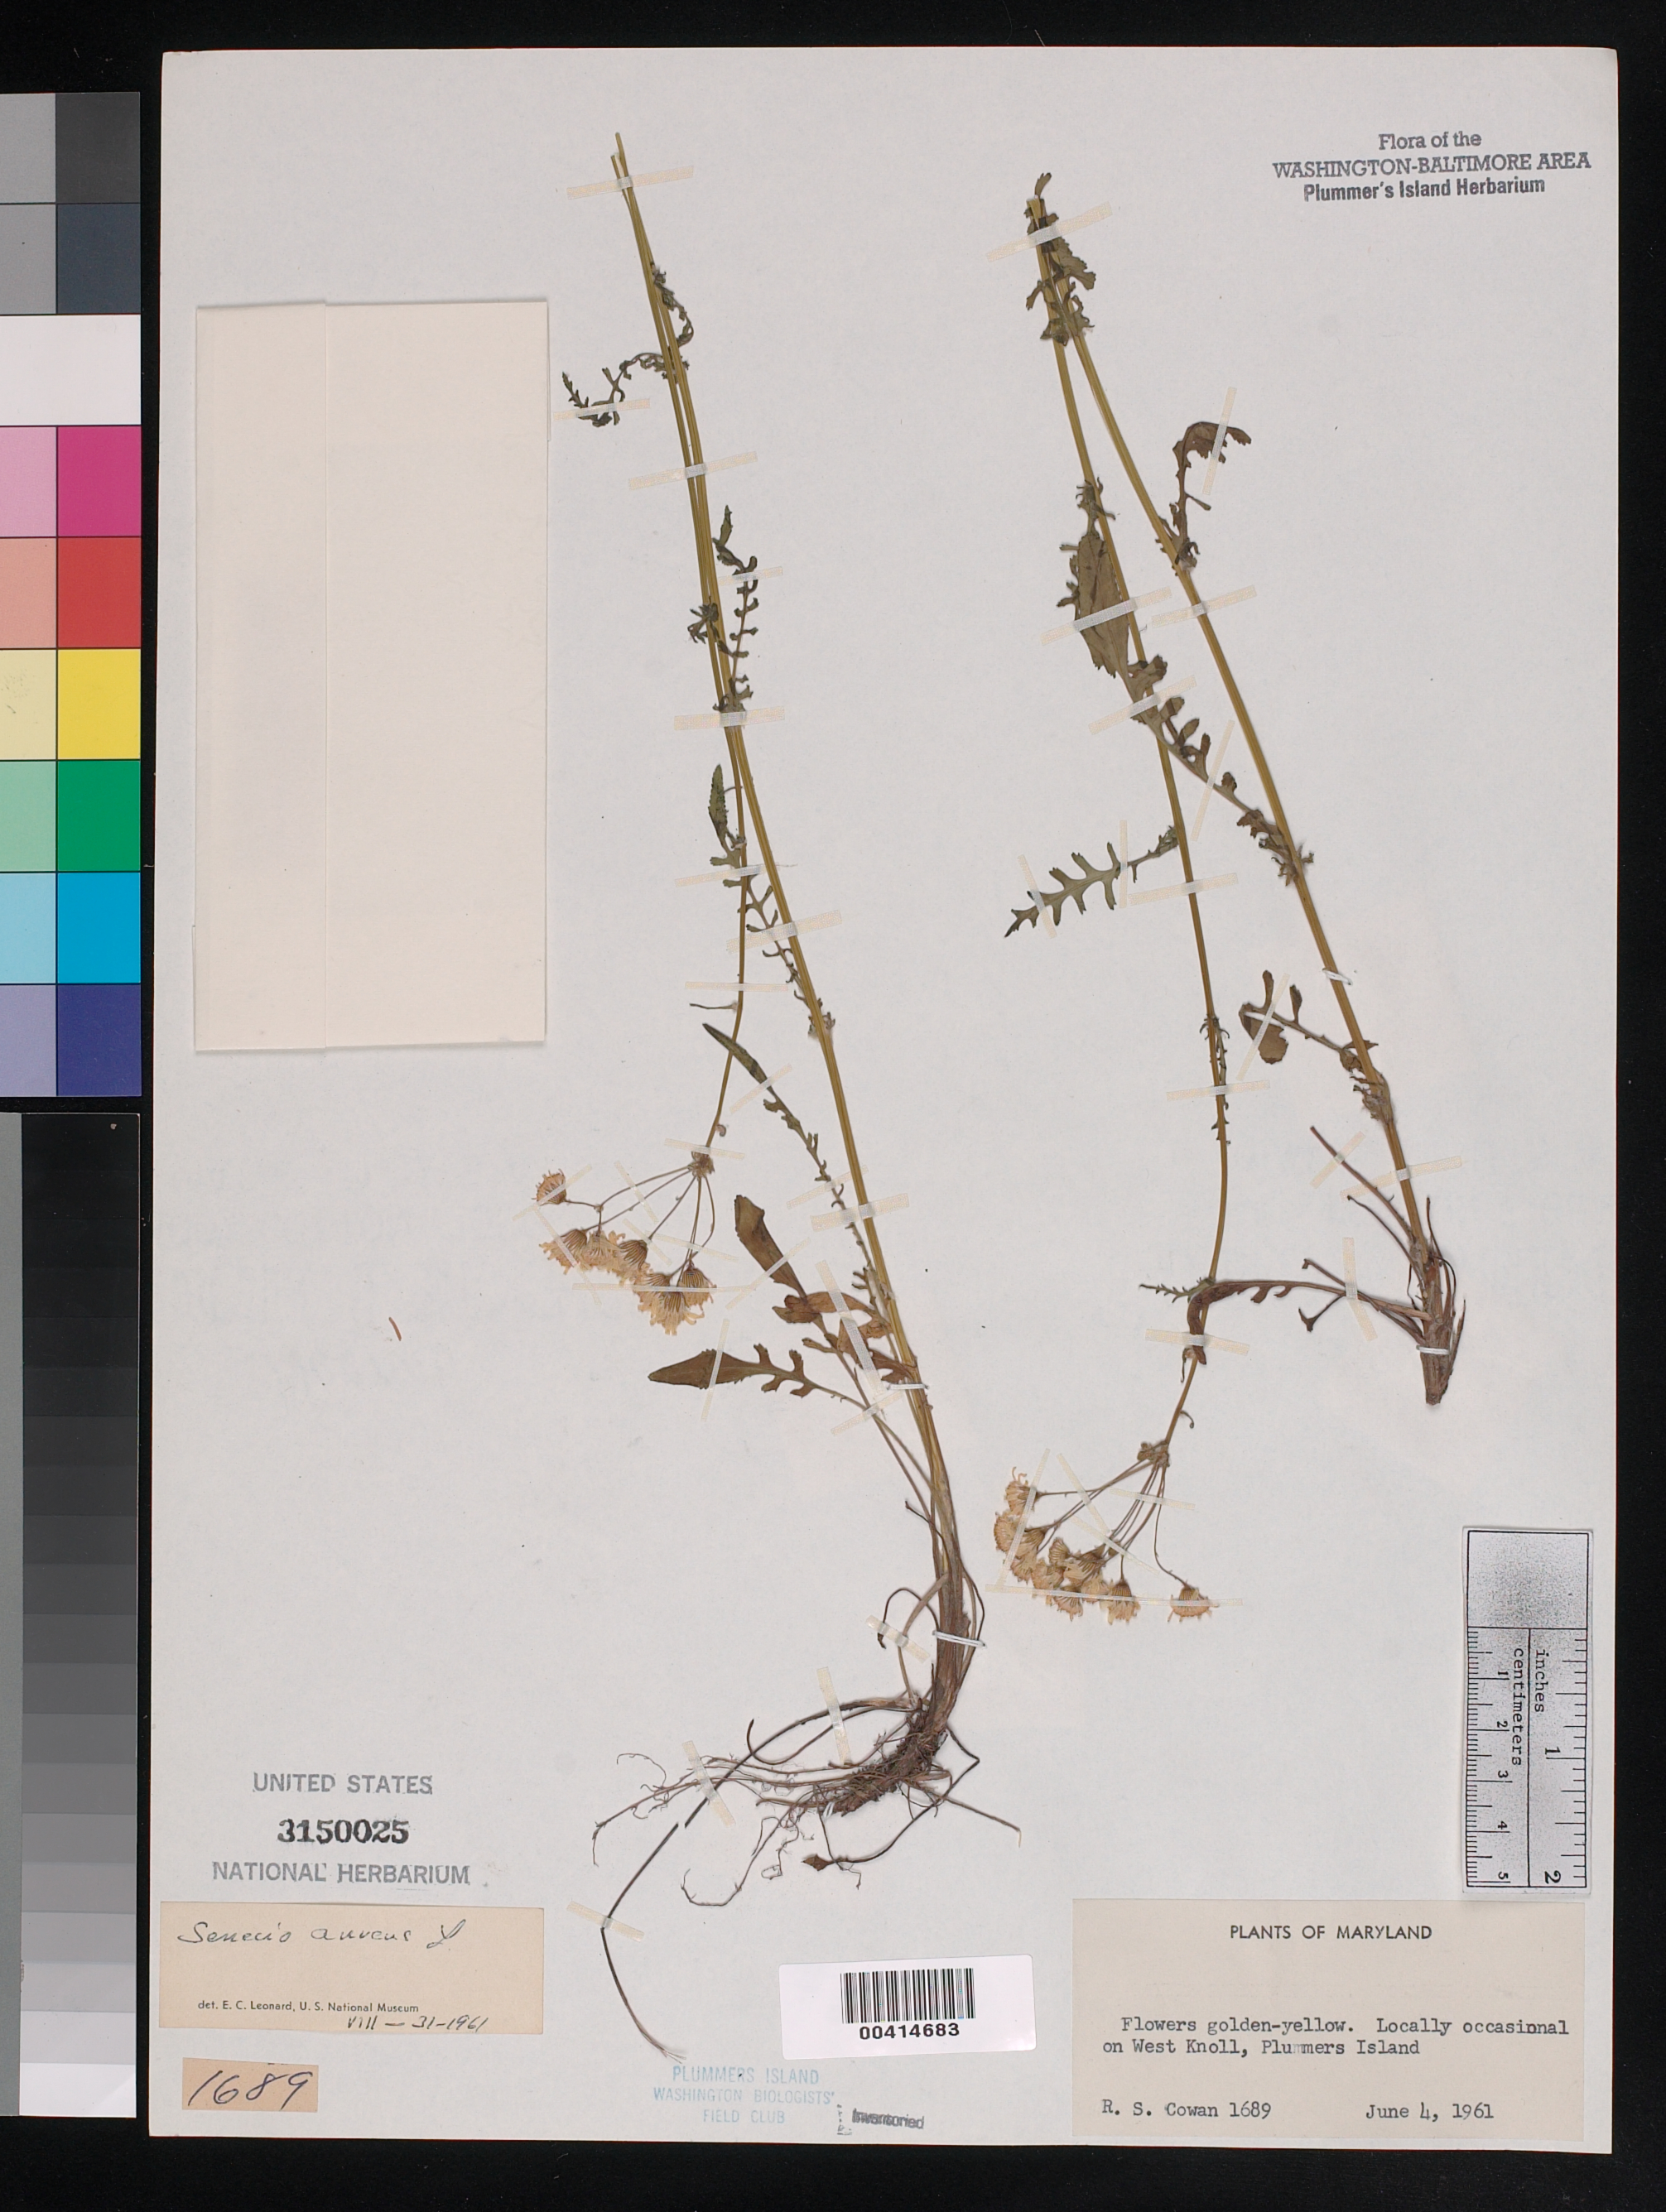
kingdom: Plantae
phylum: Tracheophyta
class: Magnoliopsida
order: Asterales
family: Asteraceae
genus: Packera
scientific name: Packera aurea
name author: (L.) Á. Löve & D. Löve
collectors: R. S. Cowan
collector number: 1689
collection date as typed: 04 Jun 1961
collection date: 1961-06-04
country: United States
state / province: Maryland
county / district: Montgomery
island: Plummers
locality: Plummer's Island; west knoll C. & O. Canal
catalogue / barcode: US 3150025